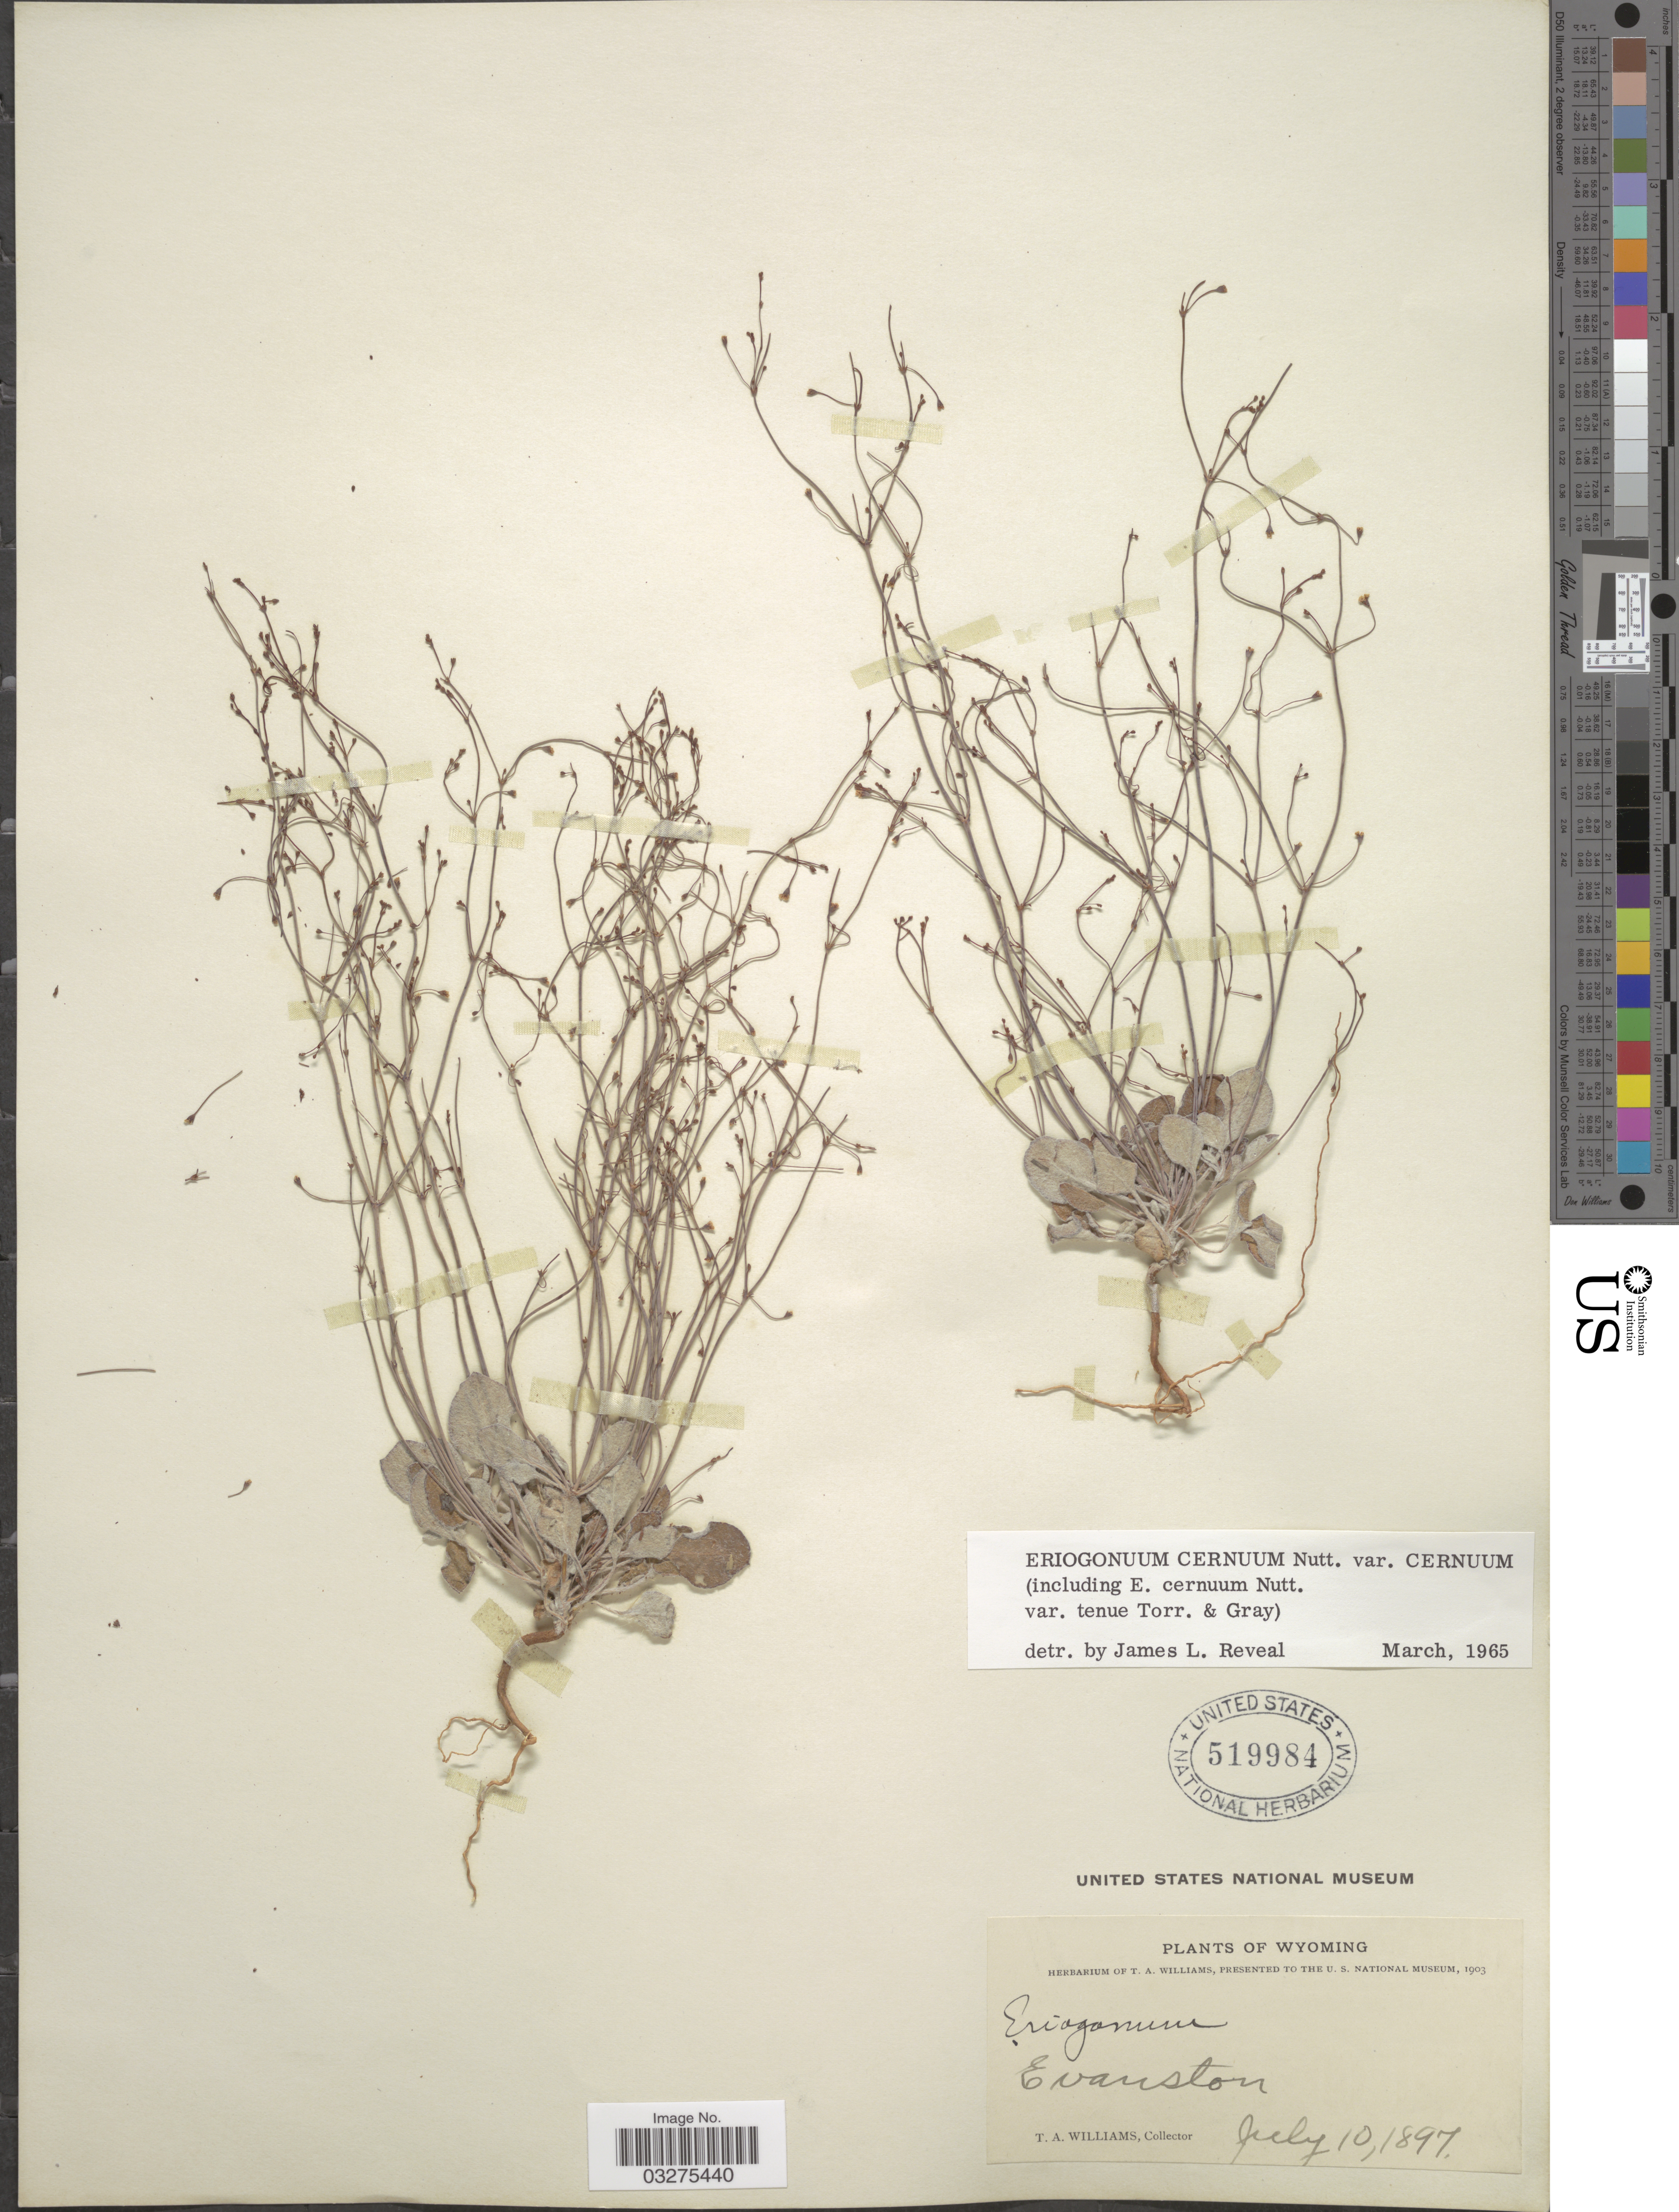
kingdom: Plantae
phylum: Tracheophyta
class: Magnoliopsida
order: Caryophyllales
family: Polygonaceae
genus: Eriogonum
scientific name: Eriogonum cernuum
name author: Nutt.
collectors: T. Williams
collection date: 1897-07-10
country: United States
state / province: Wyoming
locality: Evanston.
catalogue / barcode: US 519984